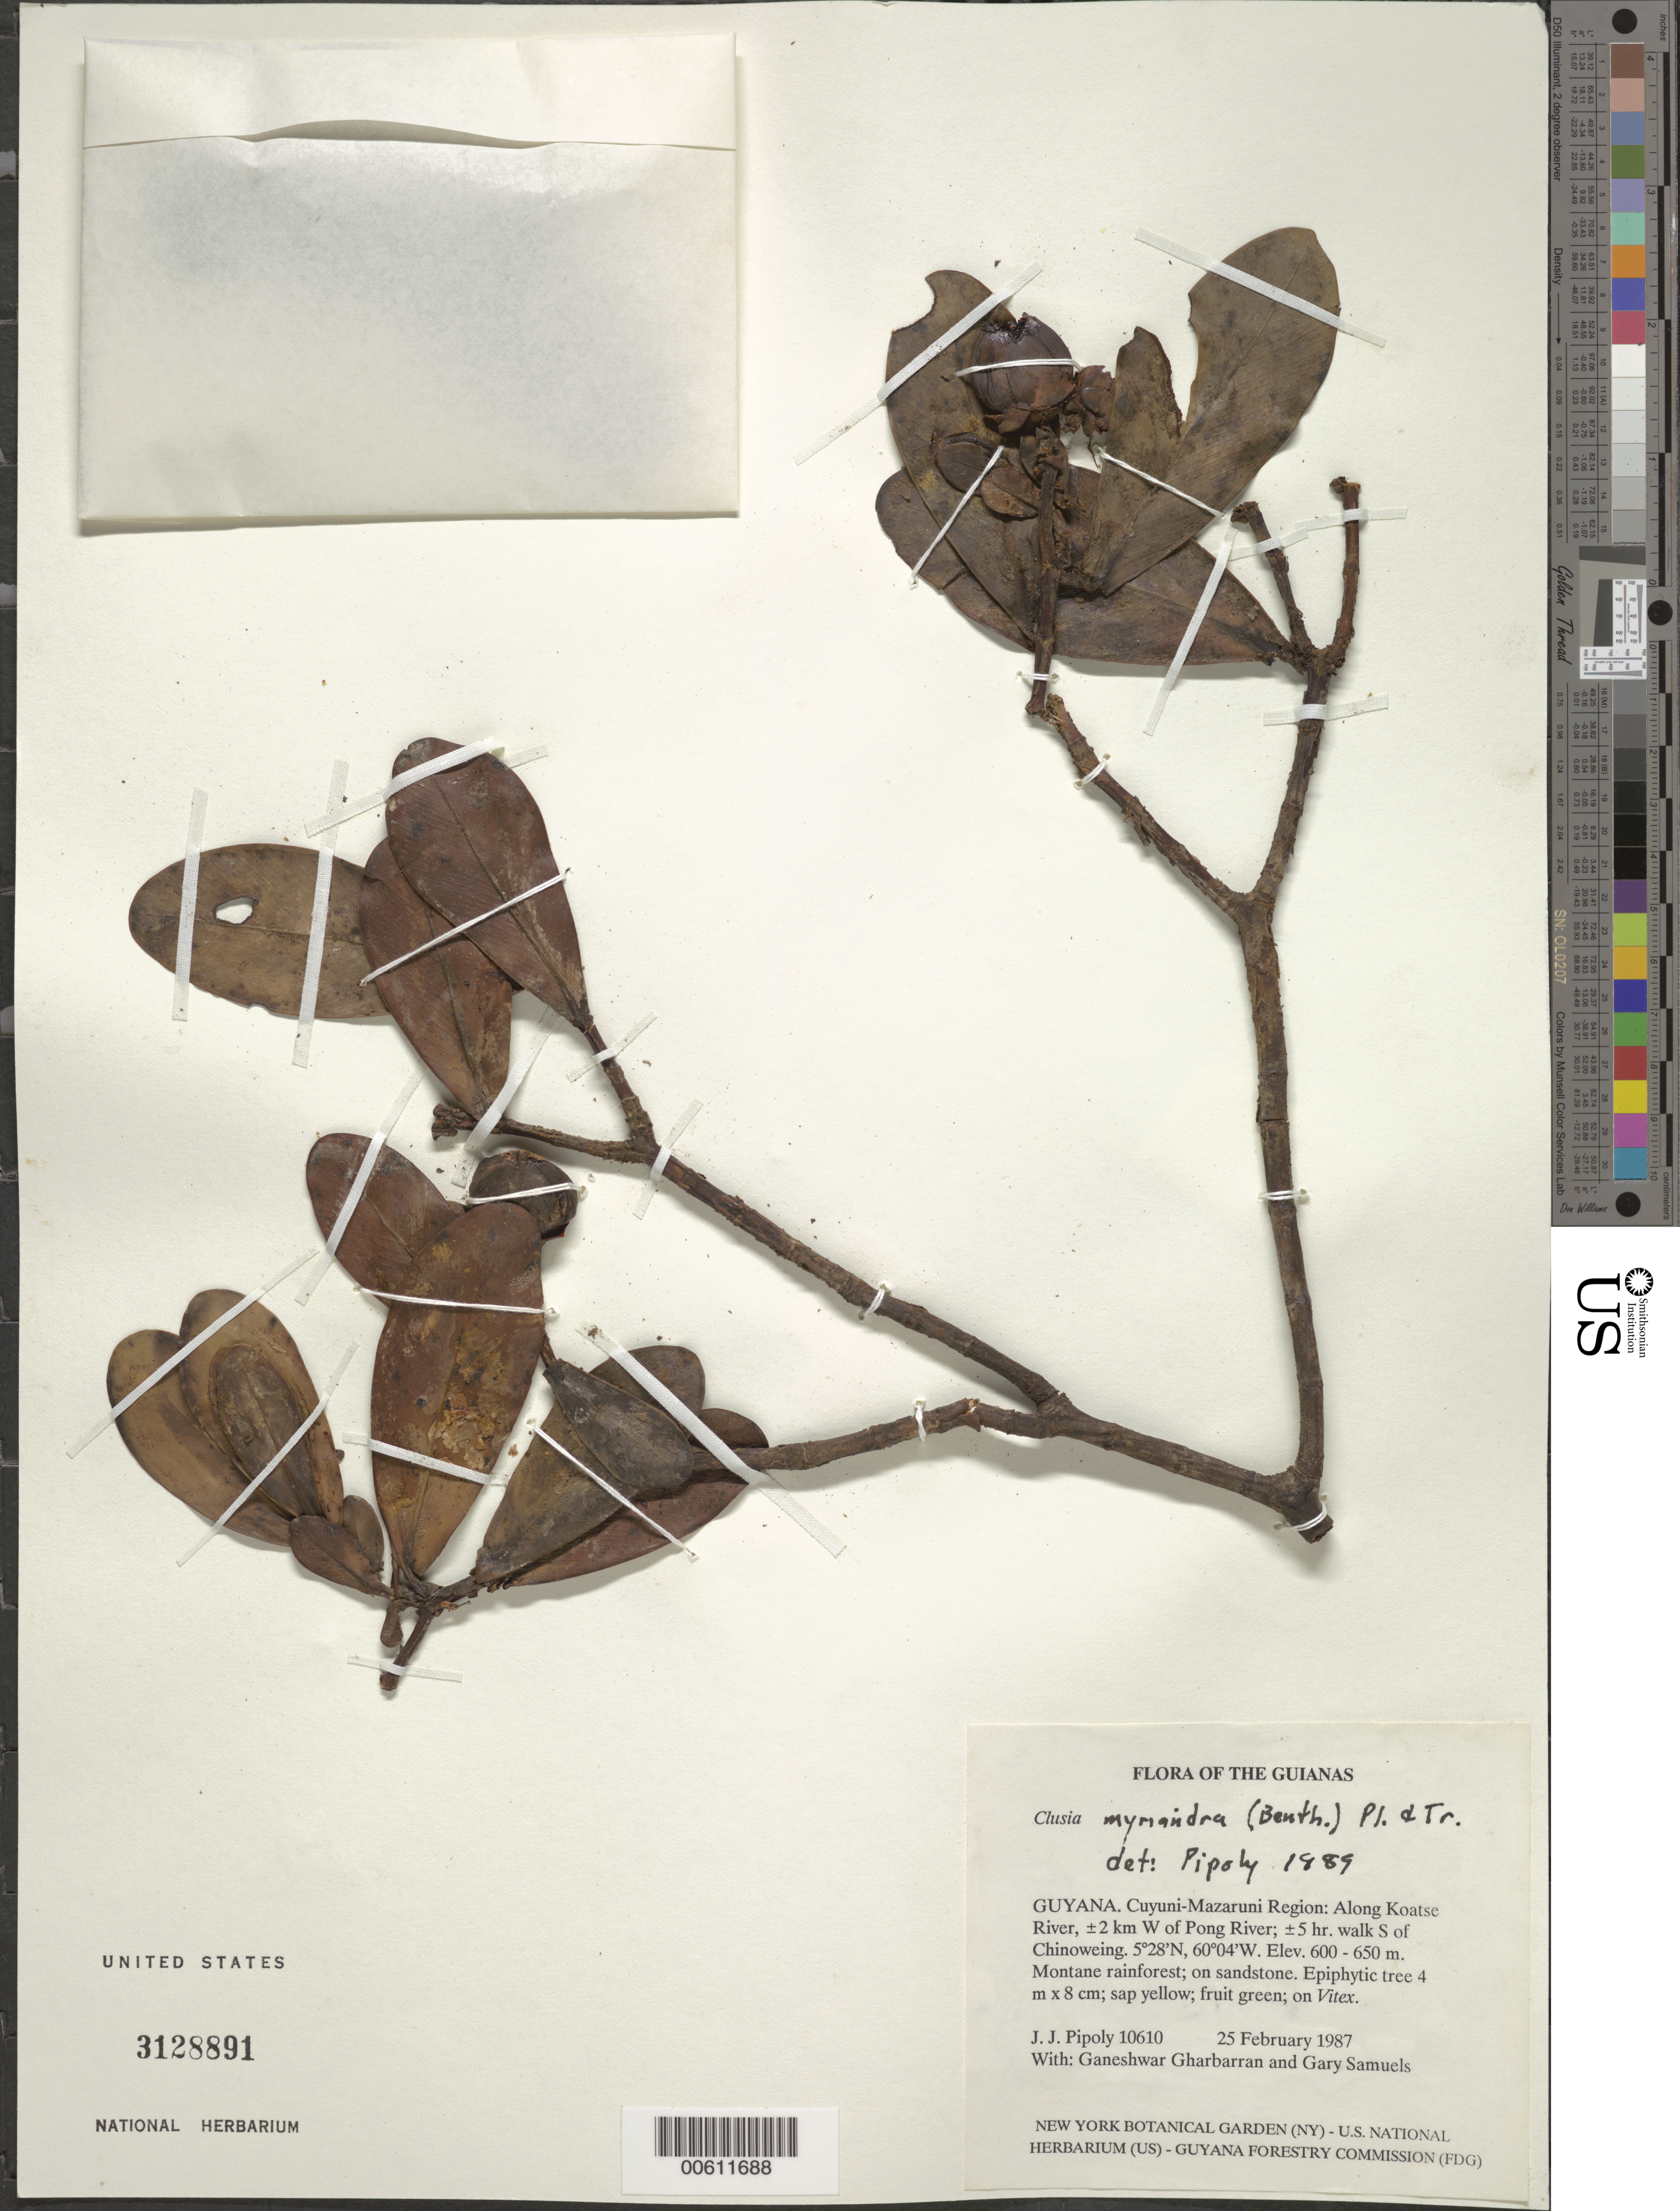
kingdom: Plantae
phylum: Tracheophyta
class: Magnoliopsida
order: Malpighiales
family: Clusiaceae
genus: Clusia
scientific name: Clusia myriandra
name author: (Benth.) Planch. & Triana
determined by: Pipoly, J. J., III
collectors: J. J. Pipoly, G. Gharbarran & G. Samuels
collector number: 10610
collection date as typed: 25 February 1987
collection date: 1987-02-25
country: Guyana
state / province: Cuyuni-Mazaruni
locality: Along Koatse River, ±2 km W of Pong River; ±5 hr. walk S of Chinoweing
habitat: Montane rainforest; on sandstone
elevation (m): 600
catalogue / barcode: US 3128891